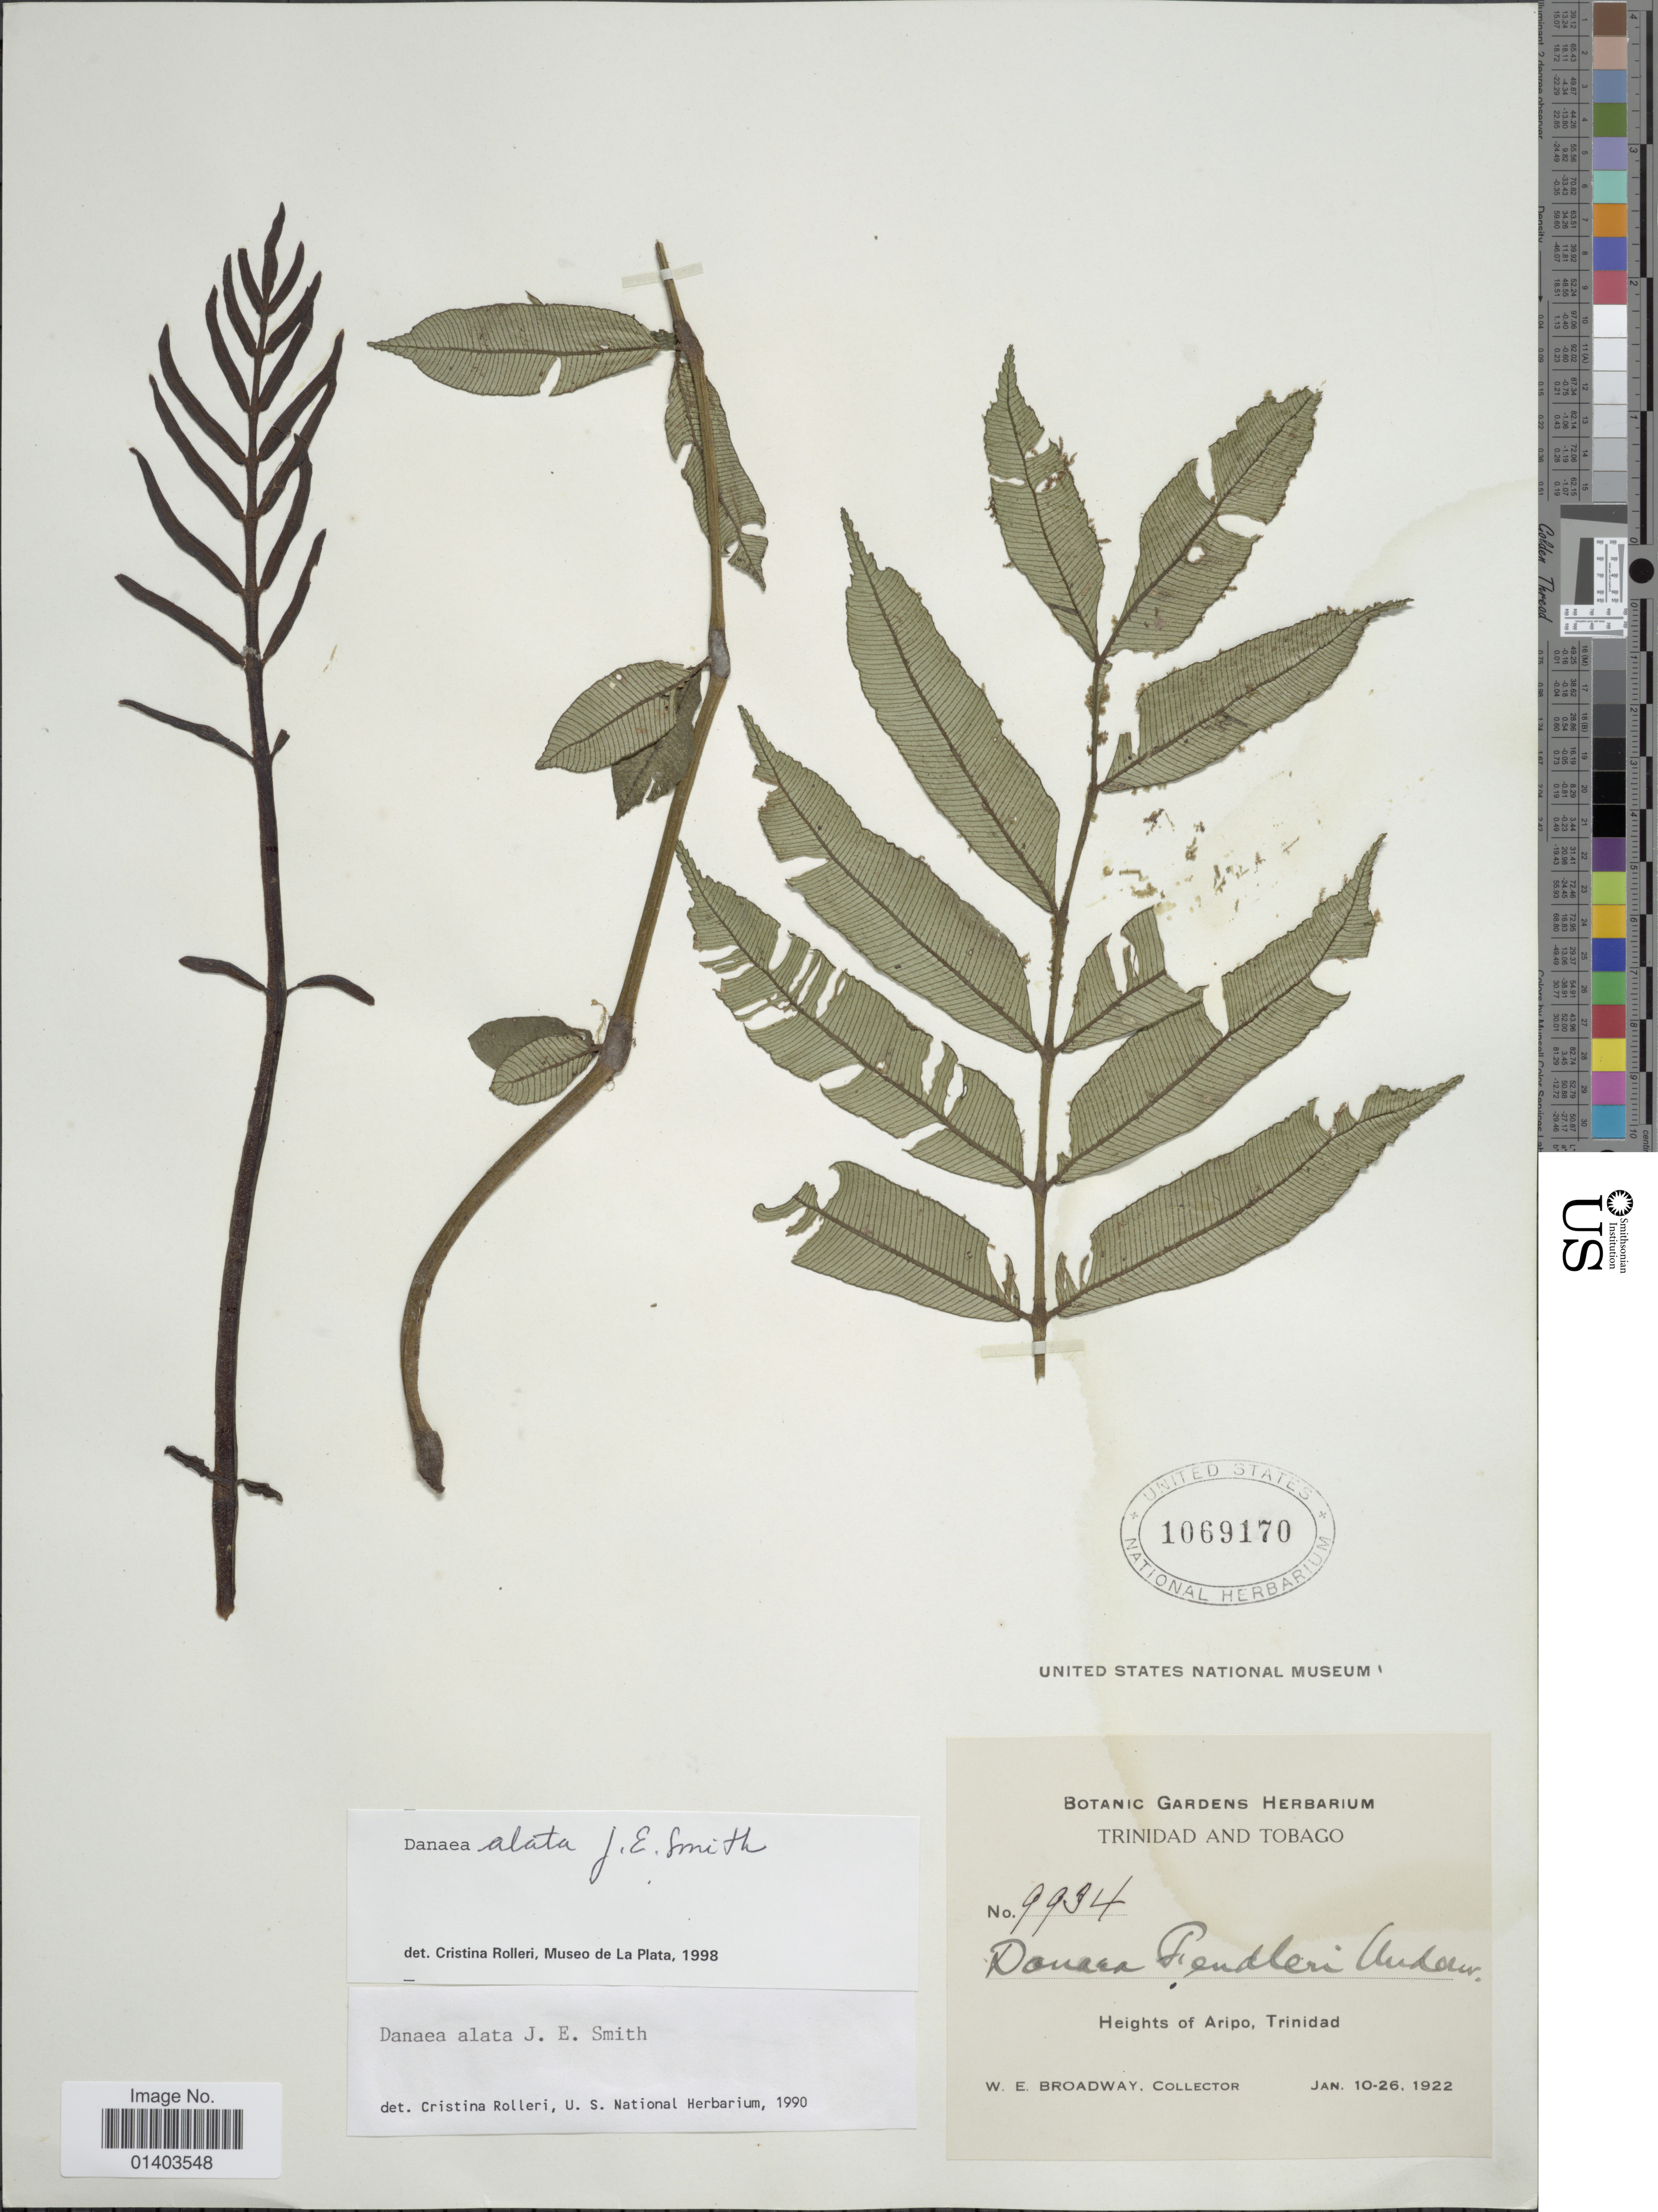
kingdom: Plantae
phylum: Tracheophyta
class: Polypodiopsida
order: Marattiales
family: Marattiaceae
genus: Danaea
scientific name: Danaea alata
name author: Sm.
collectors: W. E. Broadway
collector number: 9934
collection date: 1922-01-10/1922-01-26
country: Trinidad and Tobago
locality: Heights of Aripo, Trinidad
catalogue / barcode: US 1069170